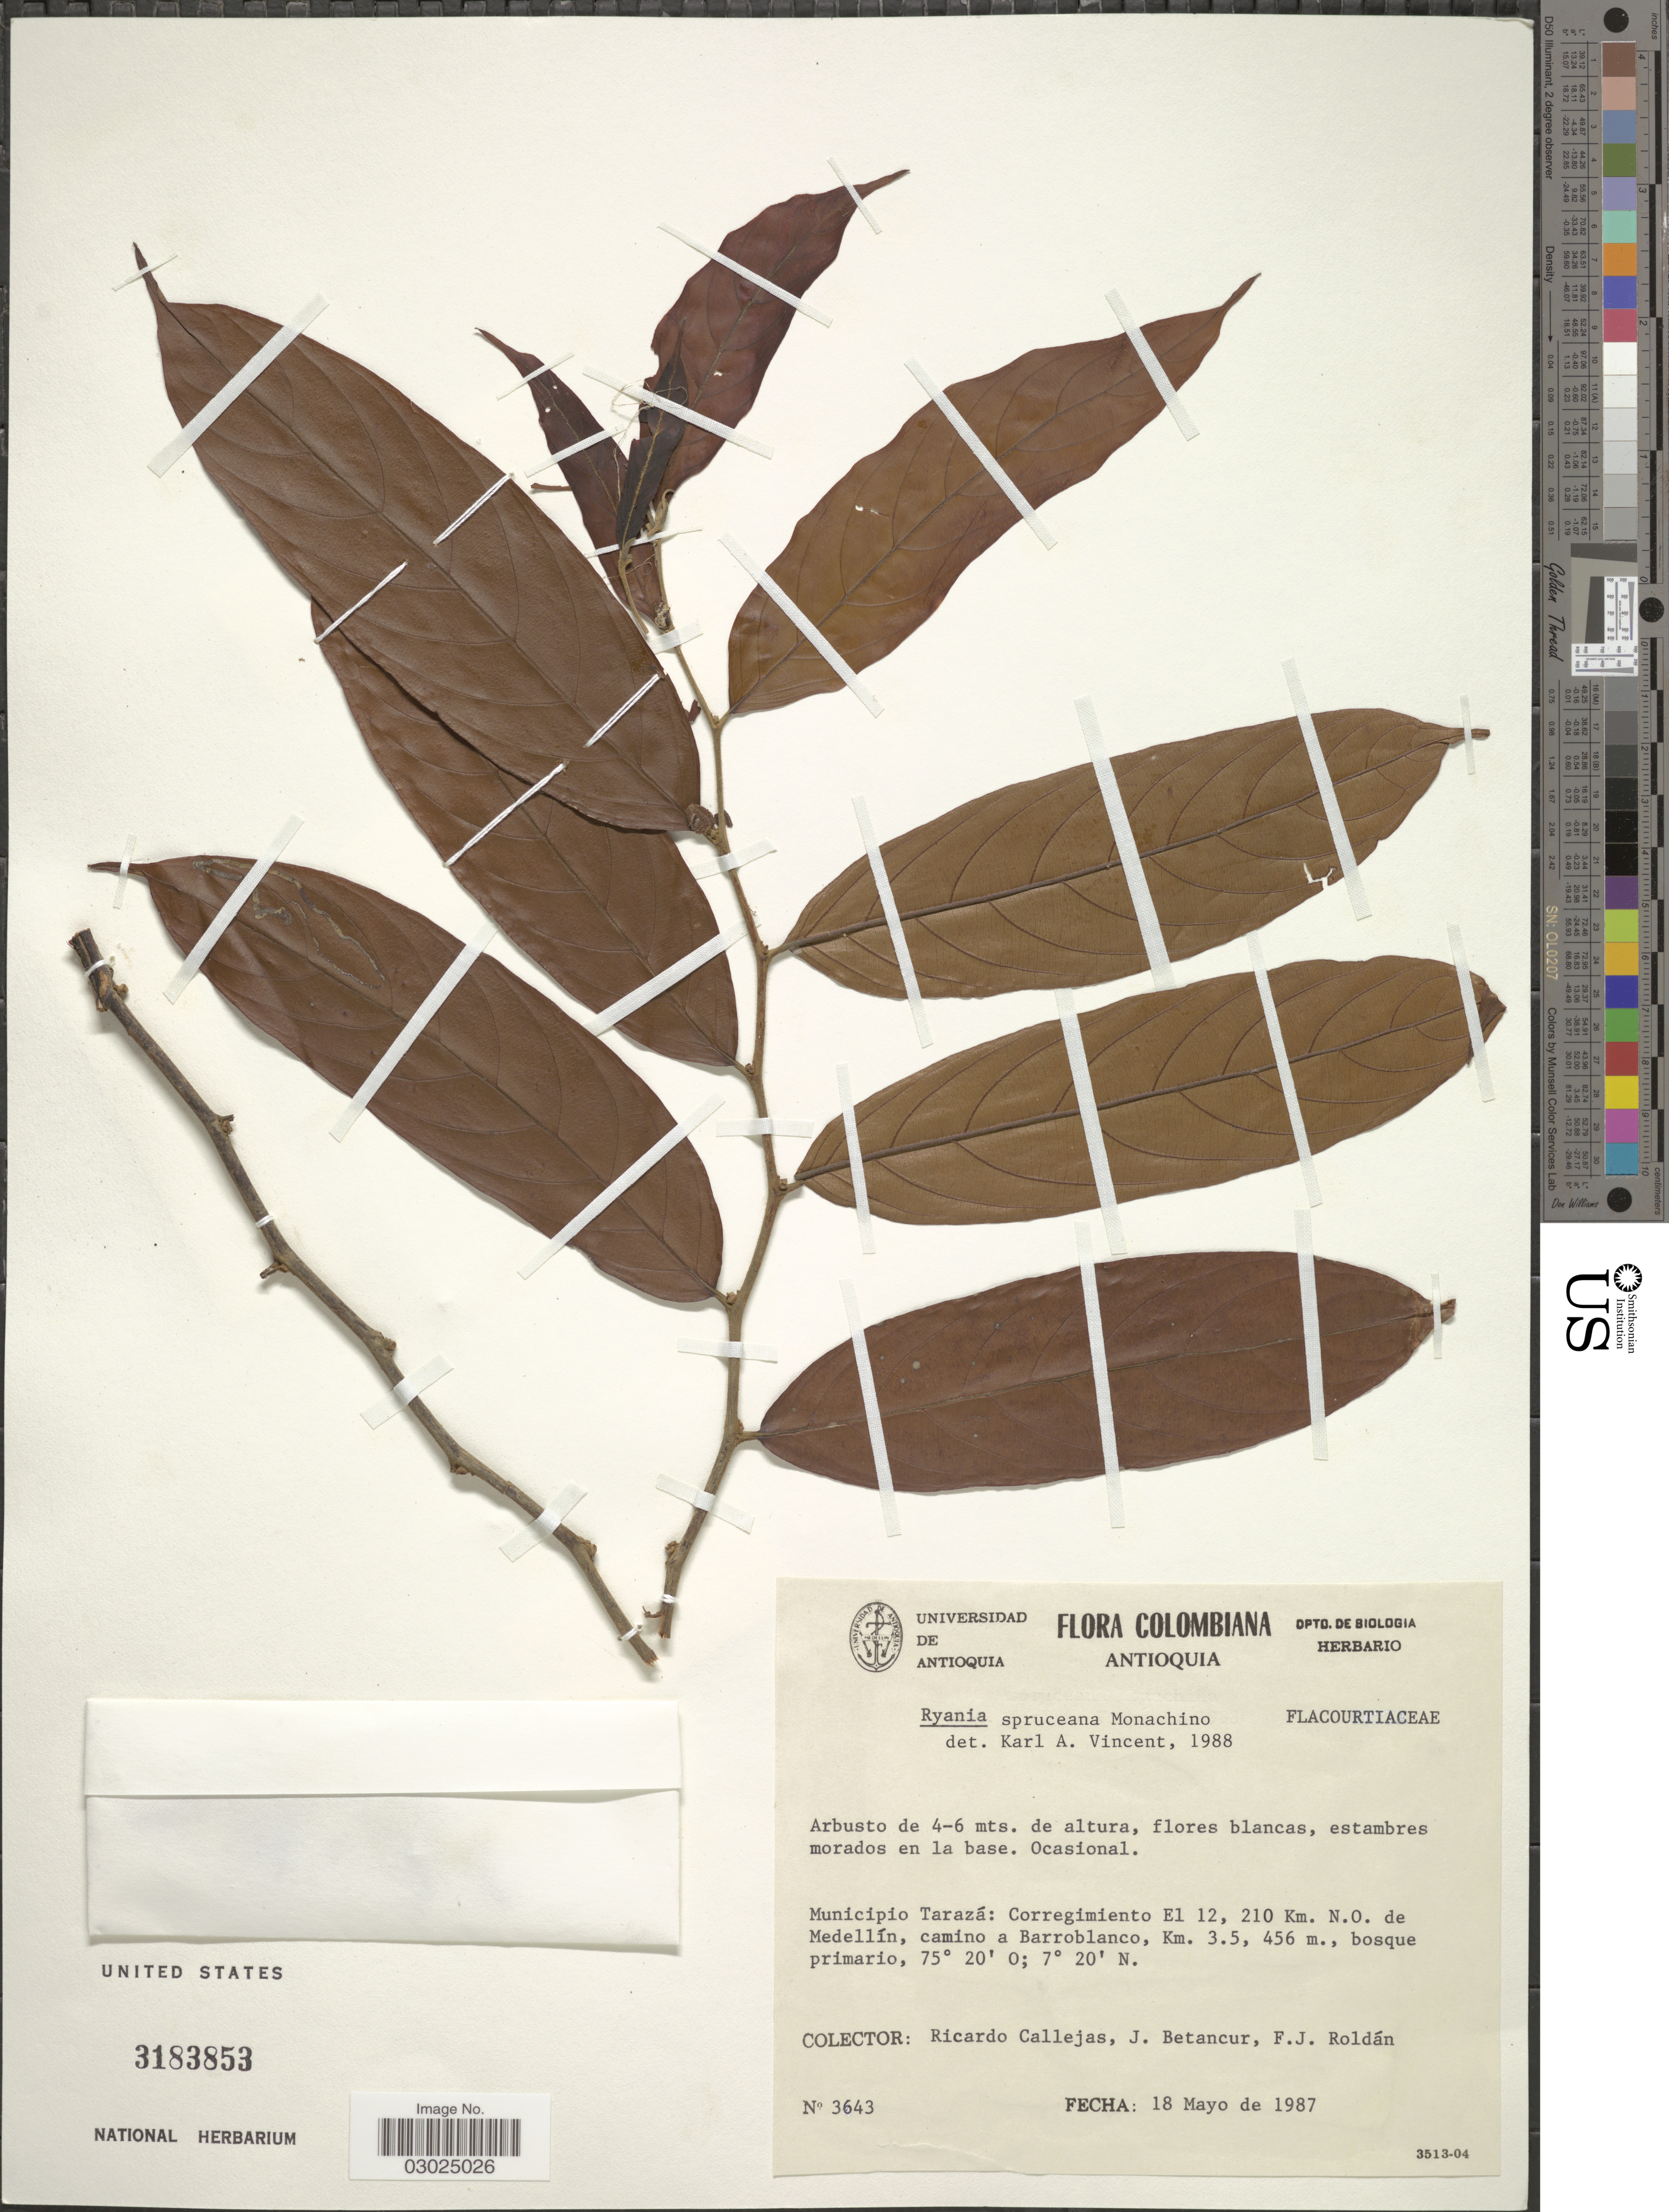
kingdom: Plantae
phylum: Tracheophyta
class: Magnoliopsida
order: Malpighiales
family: Salicaceae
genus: Ryania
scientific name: Ryania spruceana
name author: Monach.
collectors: R. Callejas, J. Betancur & F. J. Roldán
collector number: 3643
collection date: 1987-05-18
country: Colombia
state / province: Antioquia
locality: Municipio Tarazá: Corregimiento El 12, 210 Km. N.O. de Medellín, camino a Barroblanco, Km. 3.5.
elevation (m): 456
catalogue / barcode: US 3183853